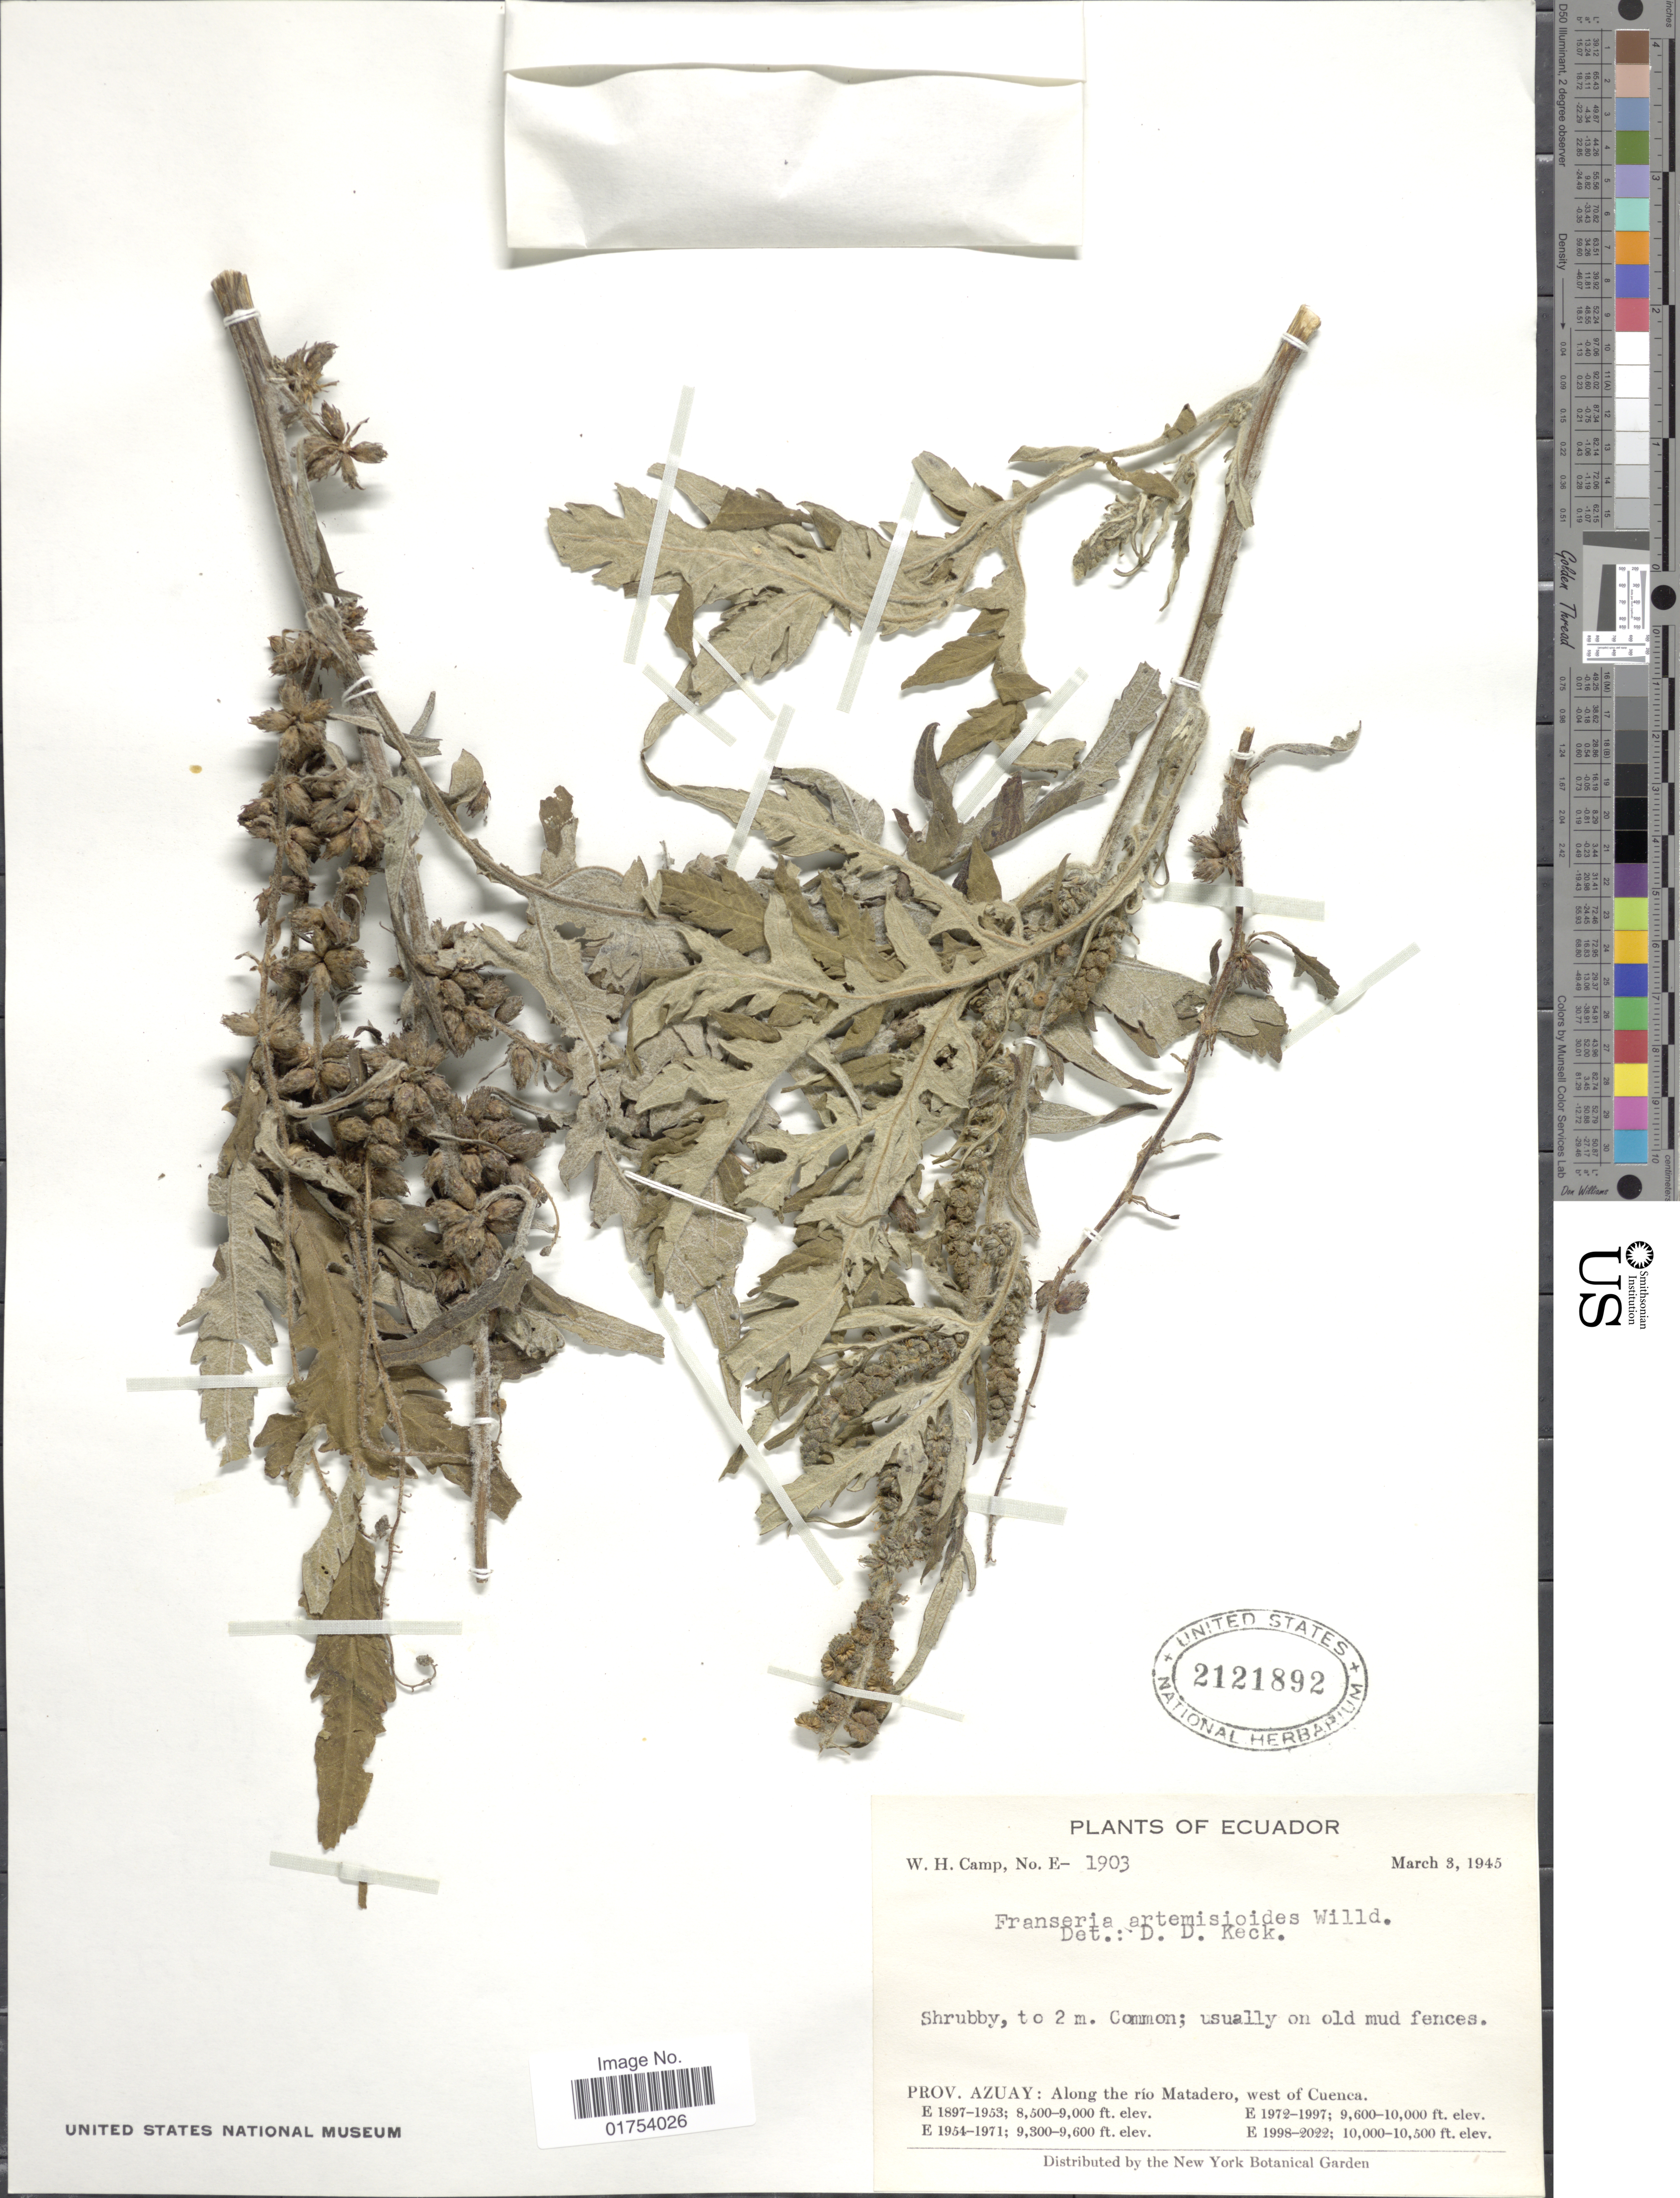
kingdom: Plantae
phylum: Tracheophyta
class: Magnoliopsida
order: Asterales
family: Asteraceae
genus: Ambrosia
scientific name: Ambrosia arborescens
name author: Mill.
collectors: W. H. Camp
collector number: E1903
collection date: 1945-03-03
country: Ecuador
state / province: Azuay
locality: Along the rio Matadero, west of Cuenca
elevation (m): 2591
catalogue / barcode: US 2121892